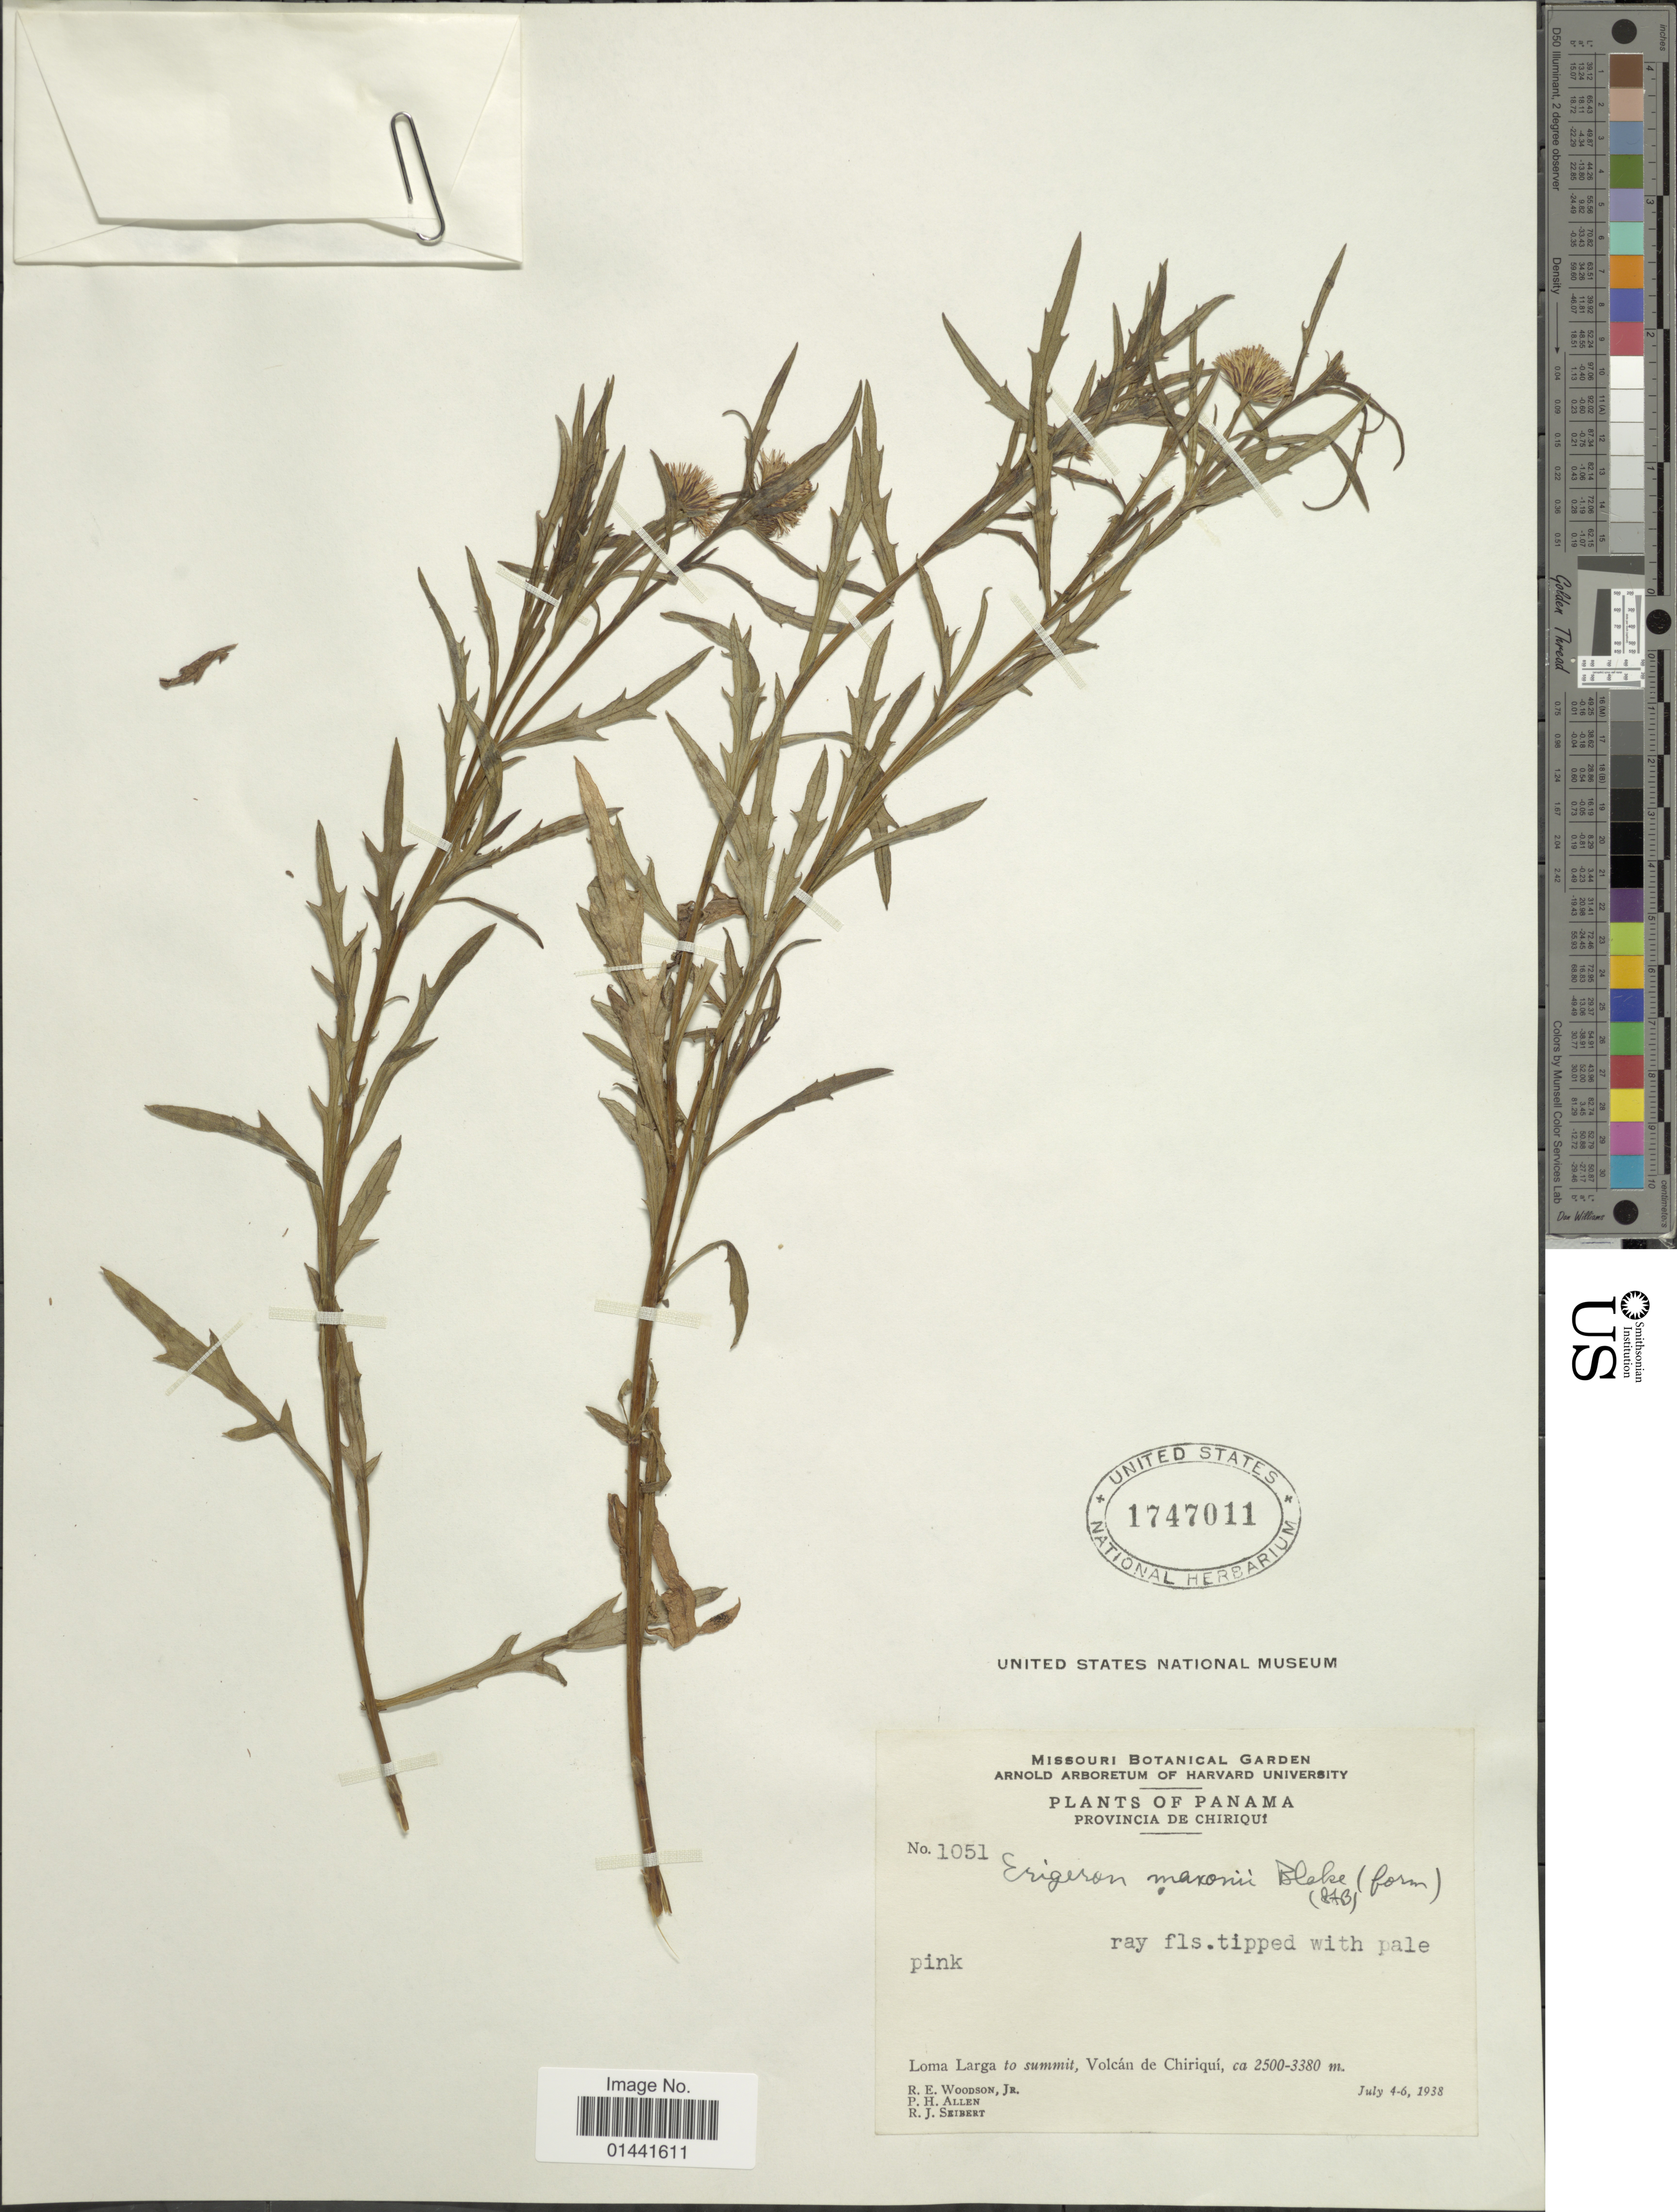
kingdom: Plantae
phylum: Tracheophyta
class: Magnoliopsida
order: Asterales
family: Asteraceae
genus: Erigeron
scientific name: Erigeron maxonii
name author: S.F. Blake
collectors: R. E. Woodson, P. H. Allen & R. J. Seibert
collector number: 1051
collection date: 1938-07-04/1938-07-06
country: Panama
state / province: Chiriqui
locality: Loma Larga to summit, Volcán de Chiriquí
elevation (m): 2500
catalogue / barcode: US 1747011